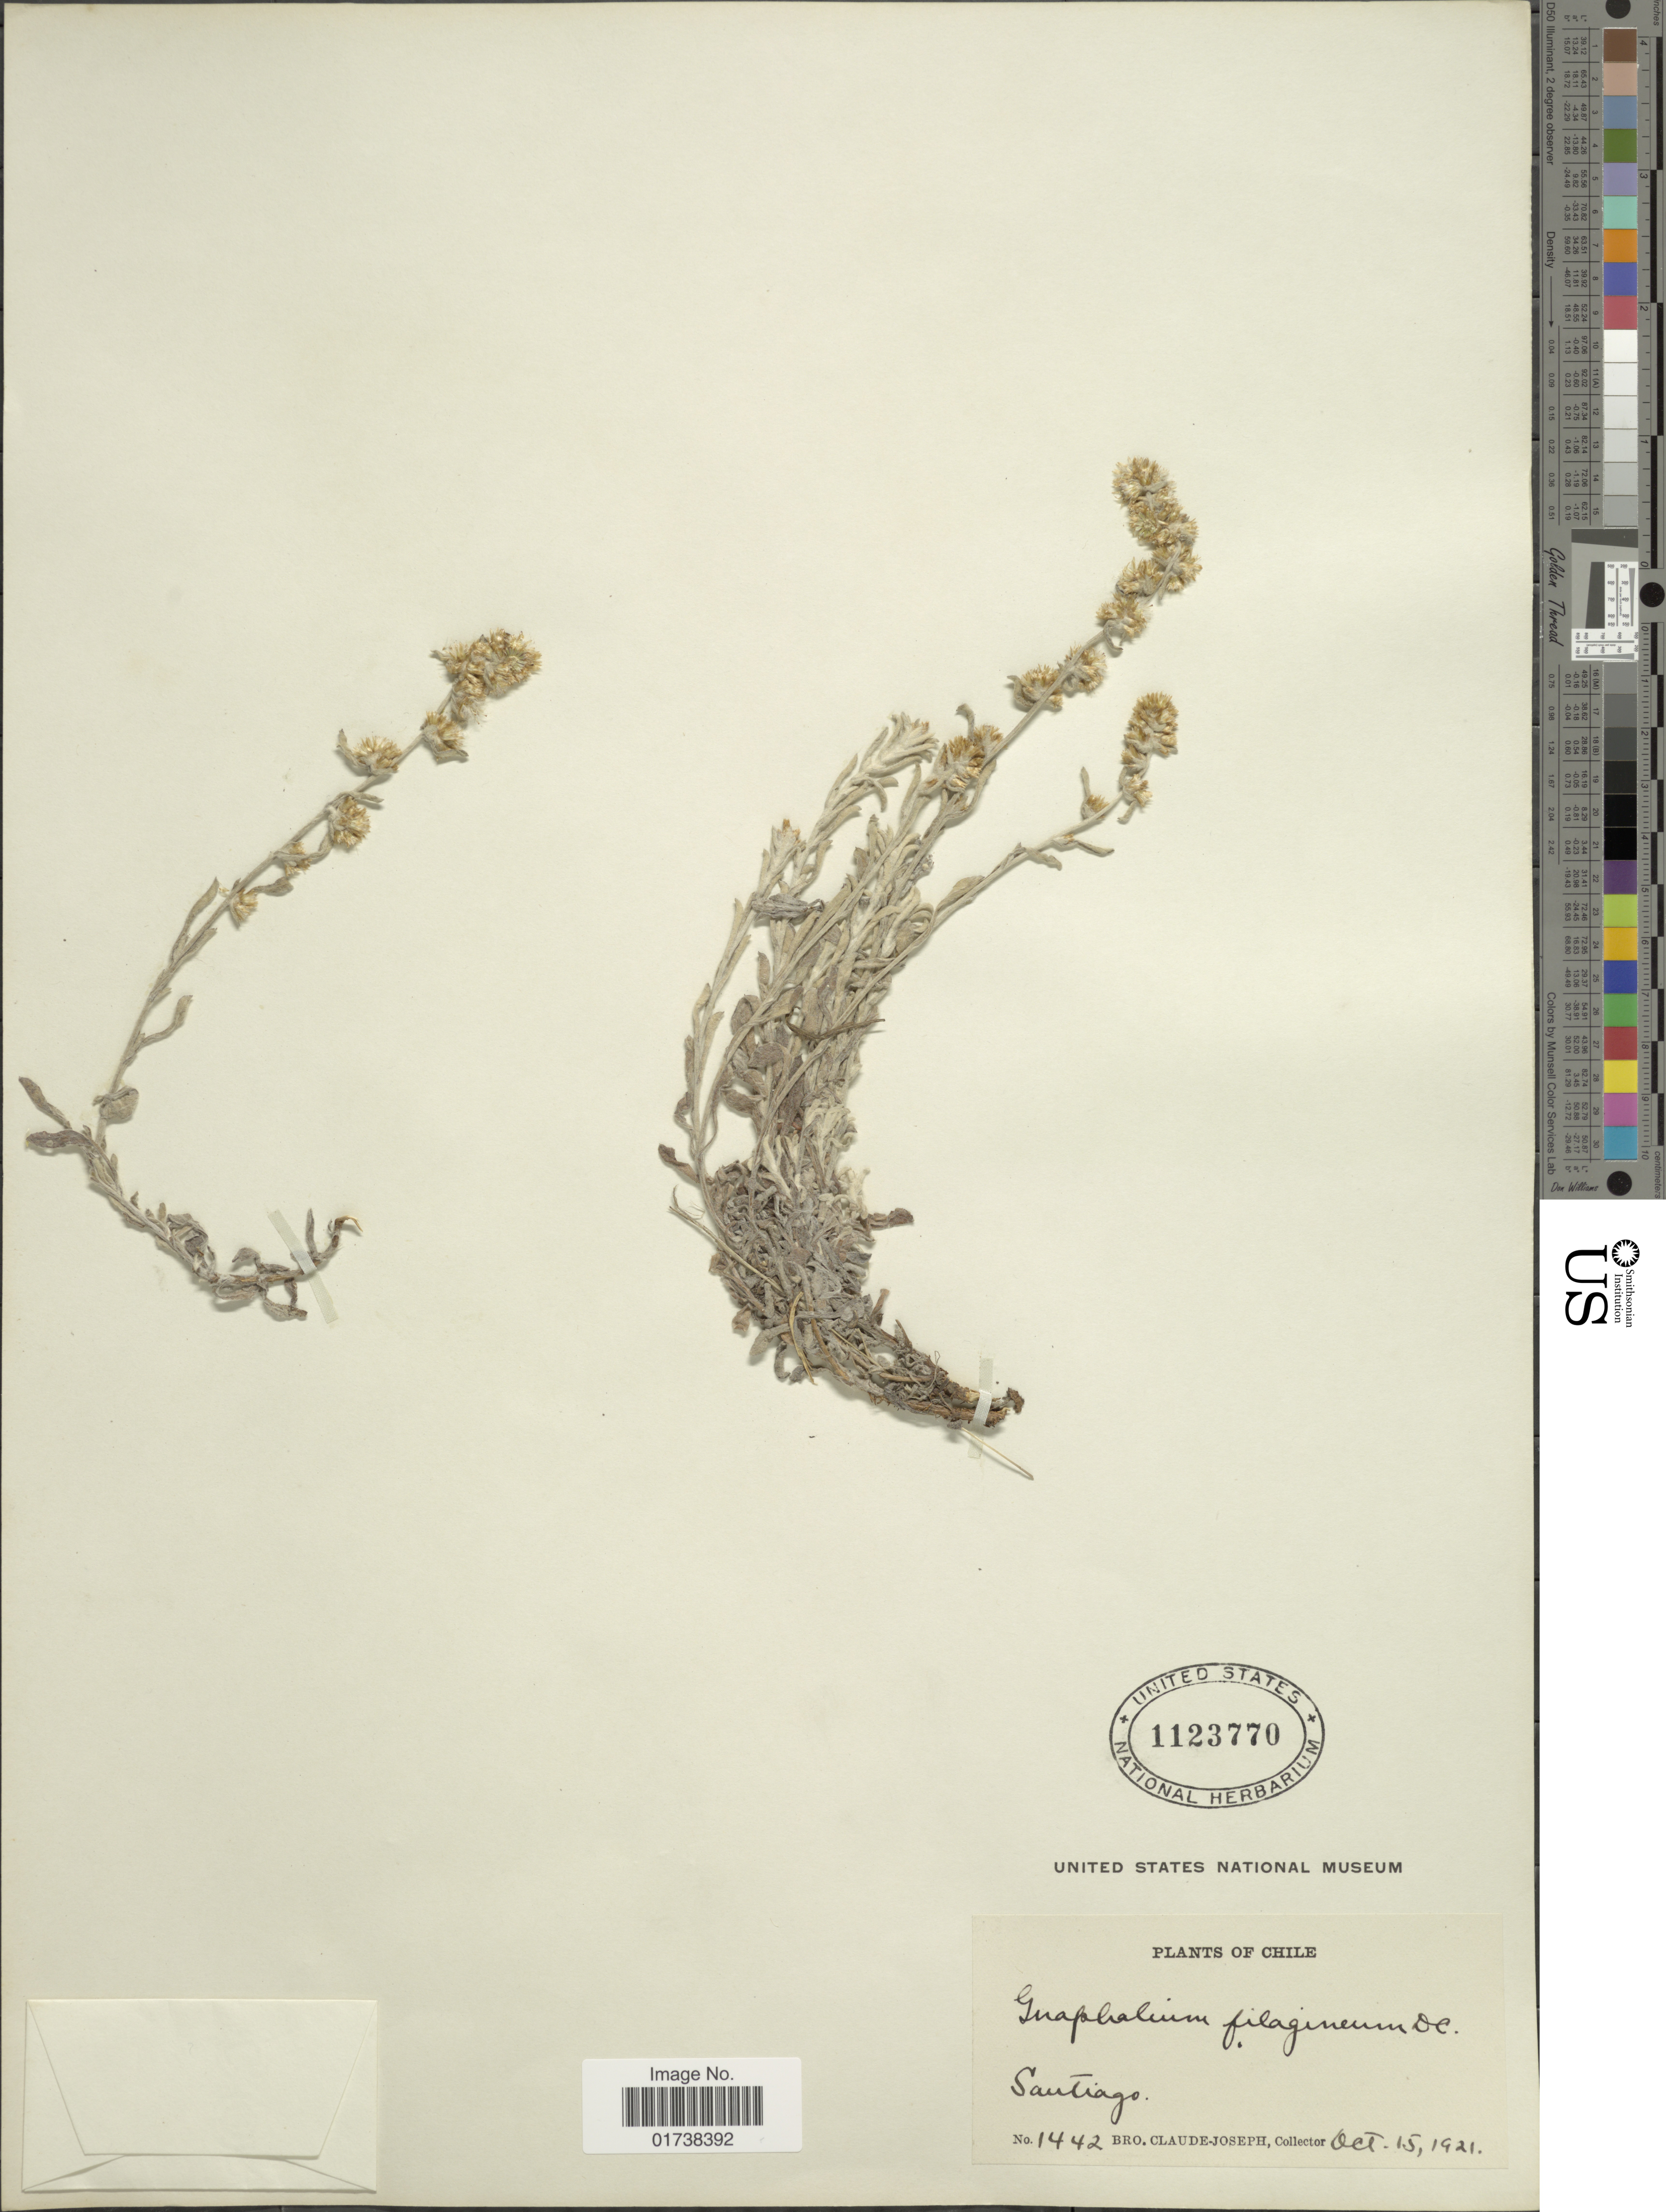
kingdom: Plantae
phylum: Tracheophyta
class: Magnoliopsida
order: Asterales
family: Asteraceae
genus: Gamochaeta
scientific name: Gamochaeta filaginea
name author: (DC.) Cabrera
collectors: Bro. Claude-Joseph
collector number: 1442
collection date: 1921-10-15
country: Chile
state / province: Región Metropolitana (RM)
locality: Santiago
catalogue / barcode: US 1123770